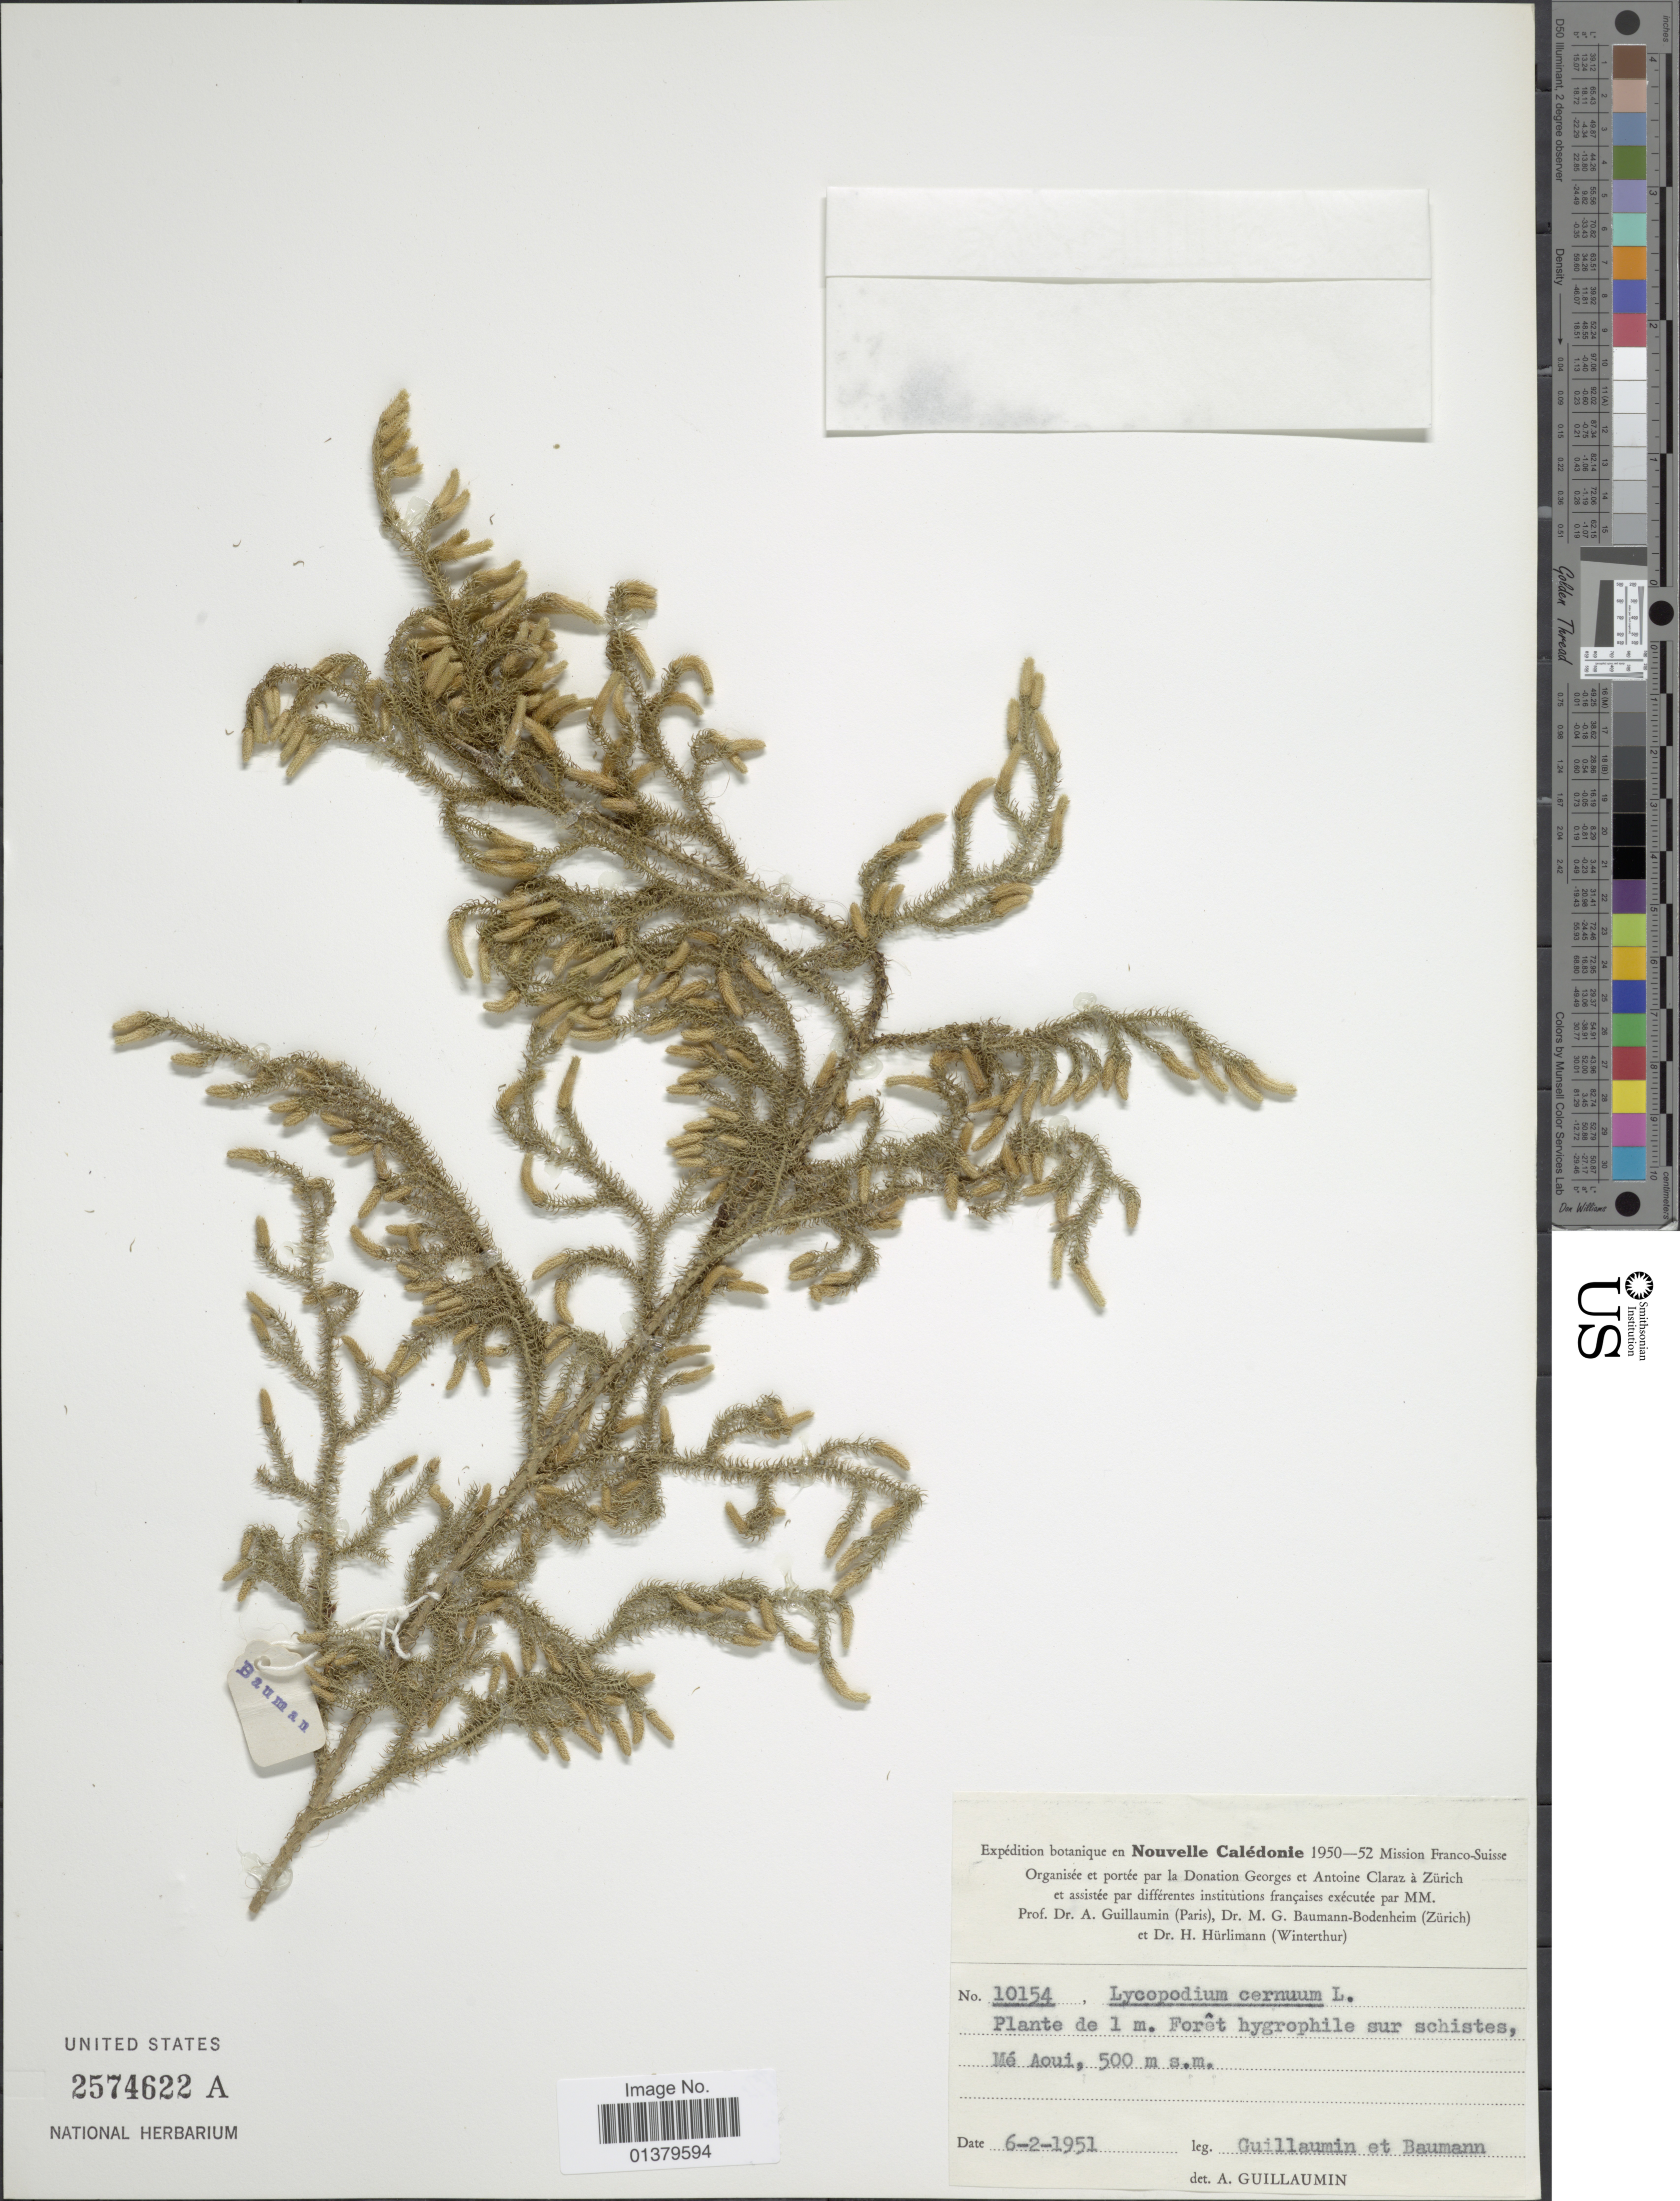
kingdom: Plantae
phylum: Tracheophyta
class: Lycopodiopsida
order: Lycopodiales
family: Lycopodiaceae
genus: Palhinhaea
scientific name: Palhinhaea cernua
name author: (L.) Vasc. & Franco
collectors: A. Guillaumin & M. G. Baumann-Bodenheim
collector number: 10154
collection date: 1951-02-06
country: New Caledonia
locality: Plante de 1 m. Forêt t hygrophile sur schistes, Mé Aoui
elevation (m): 500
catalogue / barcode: US 2574622A